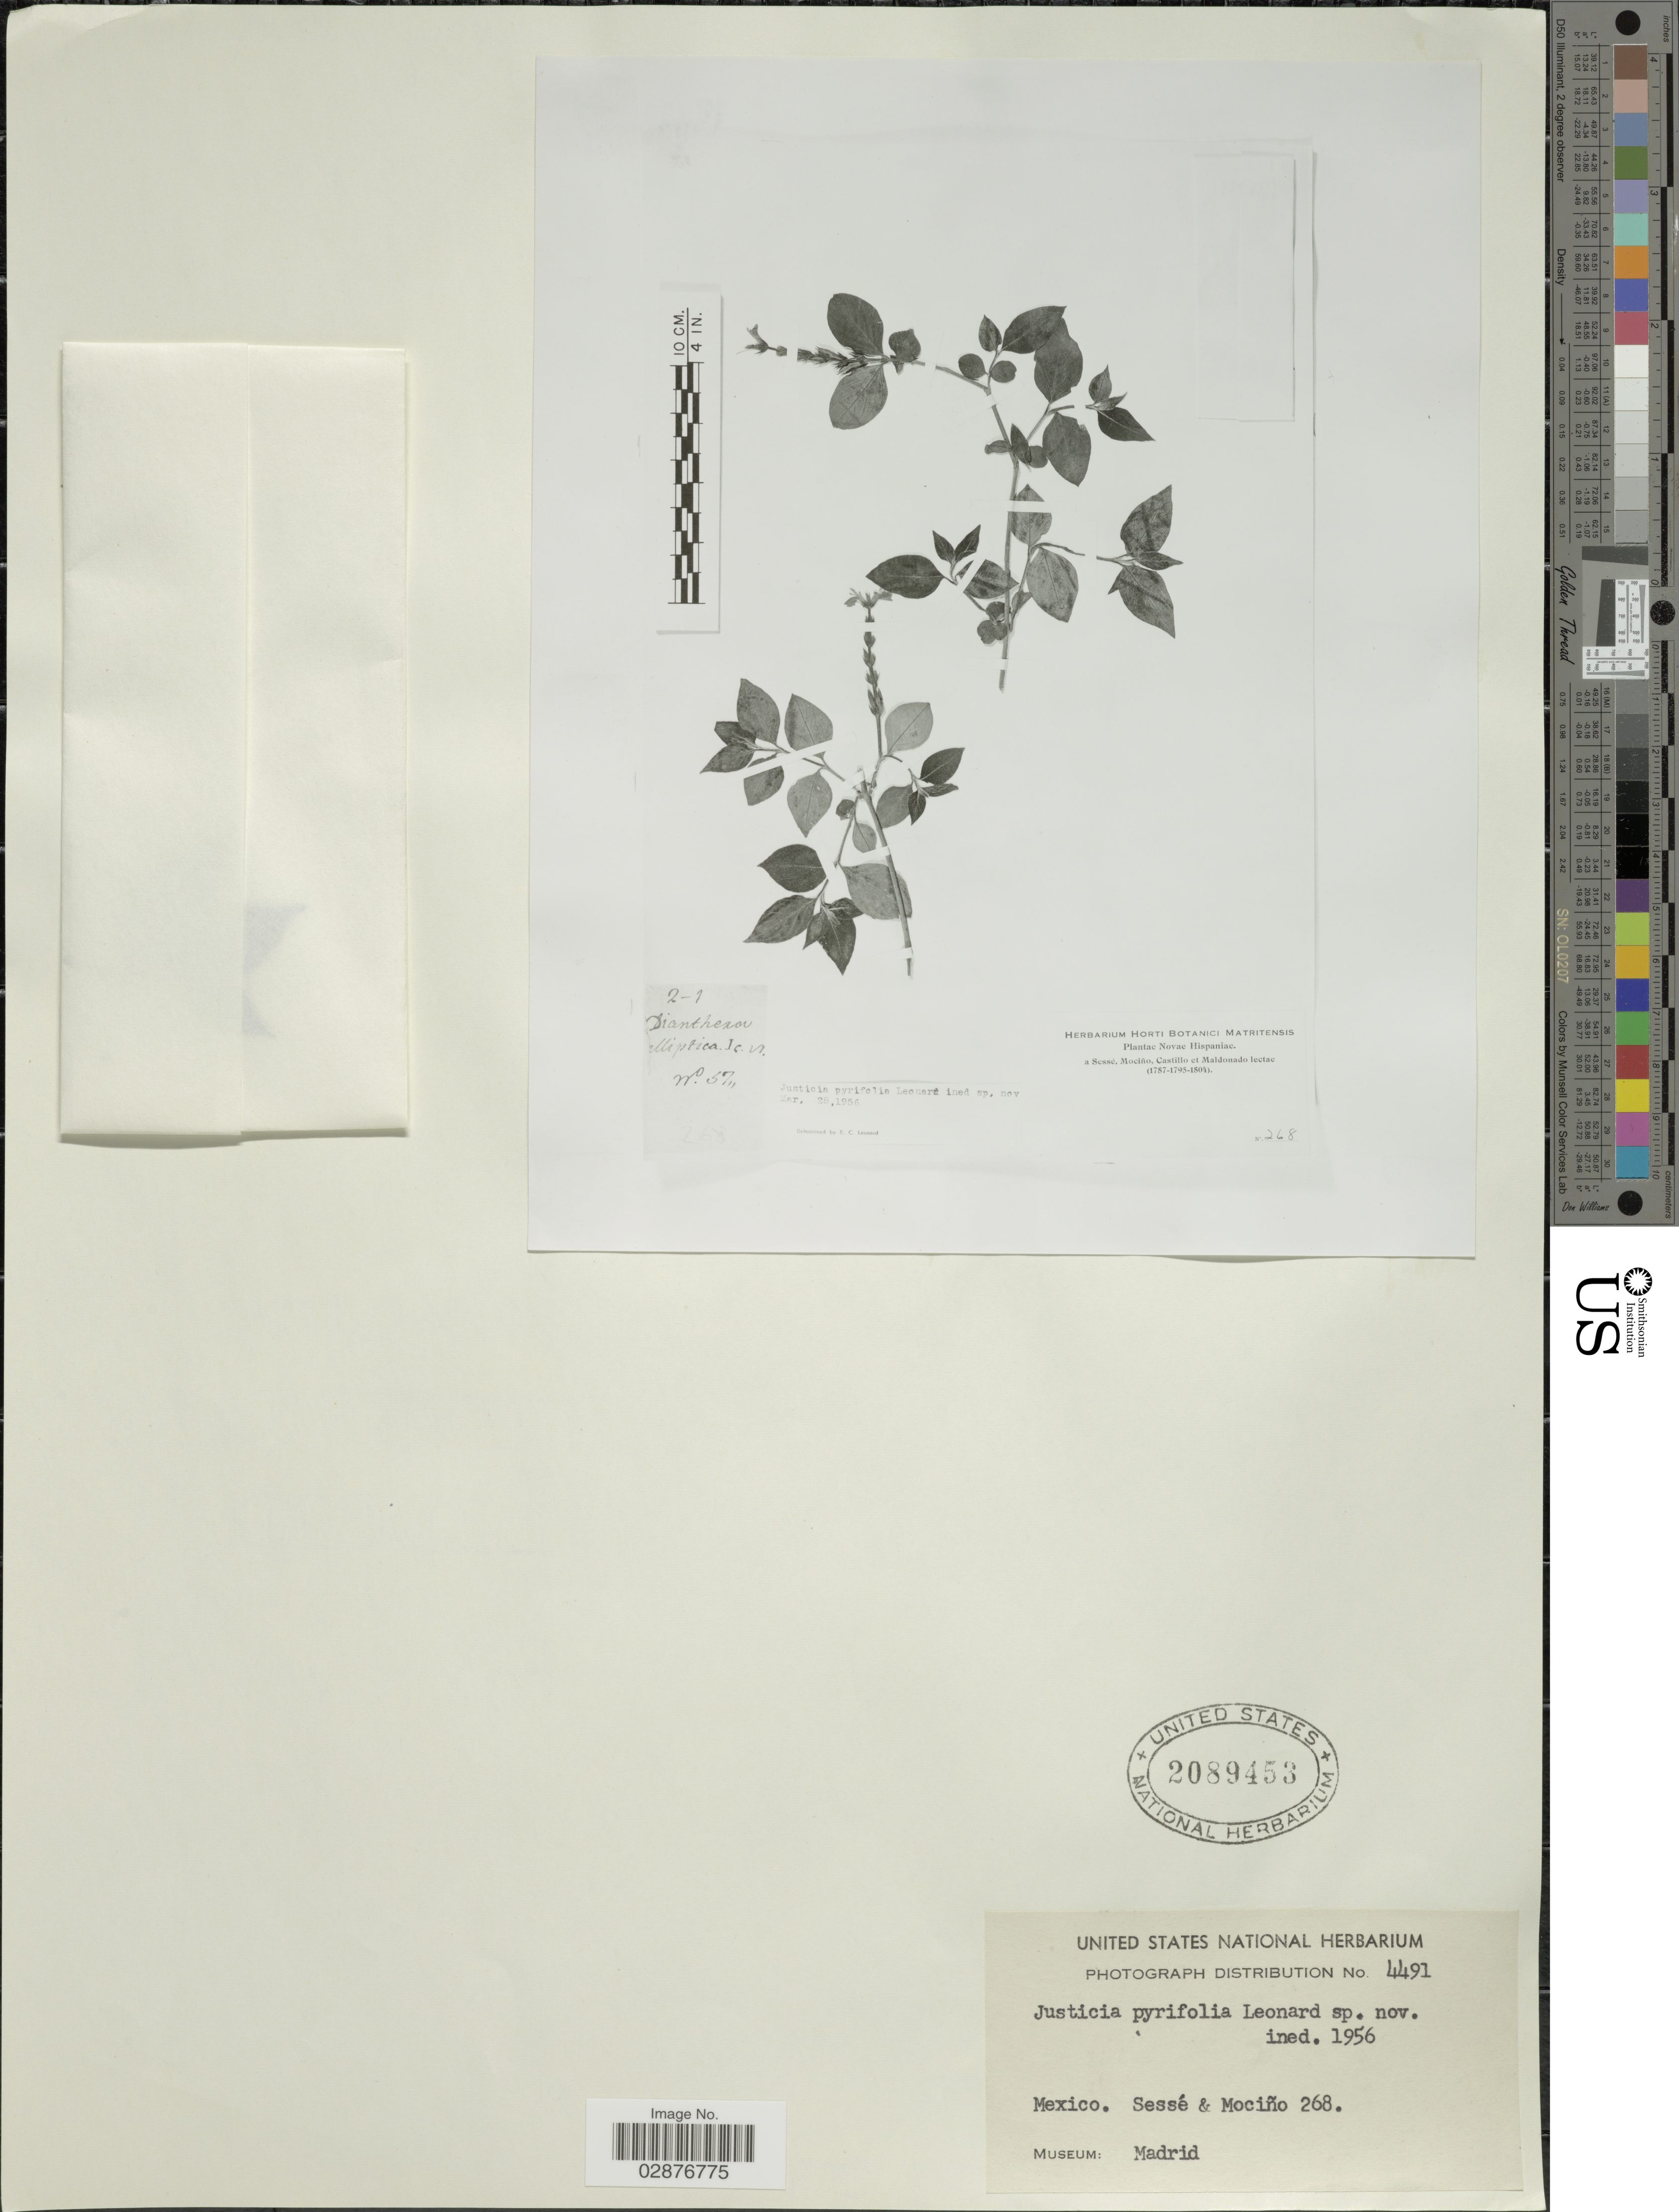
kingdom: Plantae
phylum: Tracheophyta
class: Magnoliopsida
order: Lamiales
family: Acanthaceae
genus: Justicia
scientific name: Justicia pyrifolia Leonard sp. nov. ined.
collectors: Sessé, --, Mociño, Castillo, -- & Maldonado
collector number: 268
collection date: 1787/1804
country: Mexico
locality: Novae Hispaniae.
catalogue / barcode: US 2089453